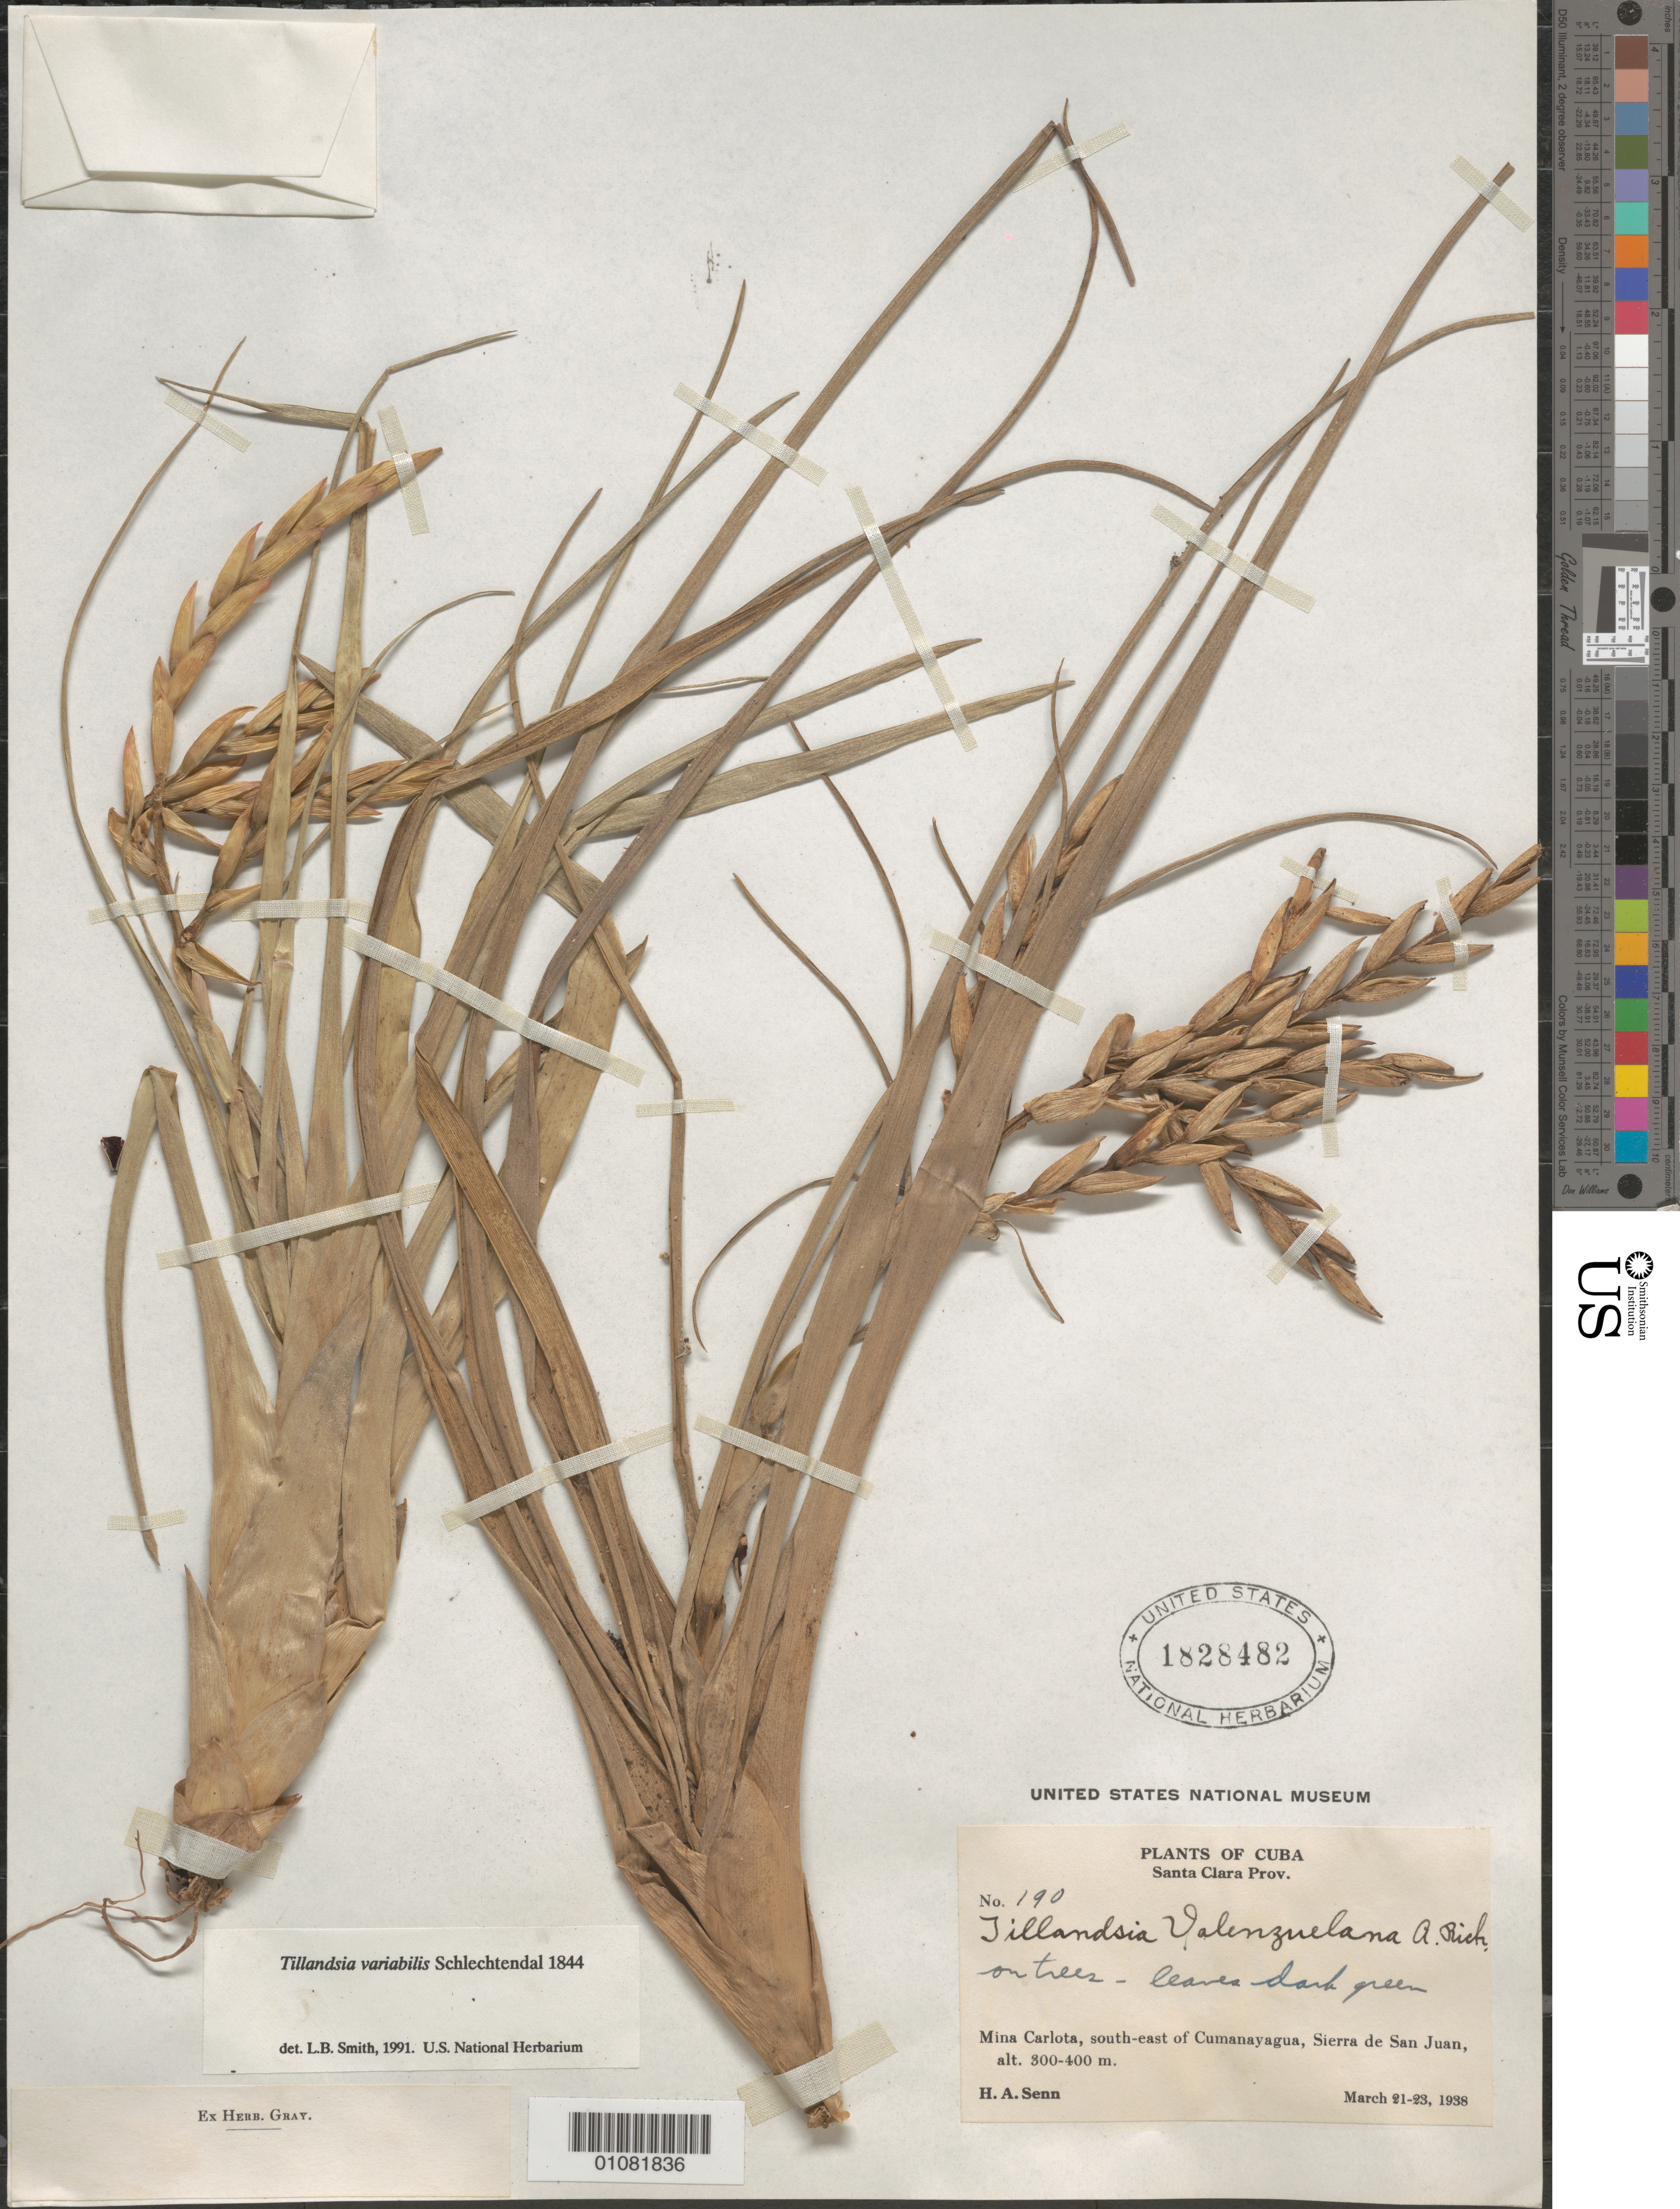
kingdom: Plantae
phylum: Tracheophyta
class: Liliopsida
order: Poales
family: Bromeliaceae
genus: Tillandsia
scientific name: Tillandsia variabilis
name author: Schltdl.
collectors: H. A. Senn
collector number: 190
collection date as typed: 21 Mar 1938 to 23 Mar 1938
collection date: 1938-03-21/1938-03-23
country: Cuba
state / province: Villa Clara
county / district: Santa Clara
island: Cuba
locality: Mina Carlota, SE of Cumanayagua, Sierra de San Juan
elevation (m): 300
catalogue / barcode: US 1828482